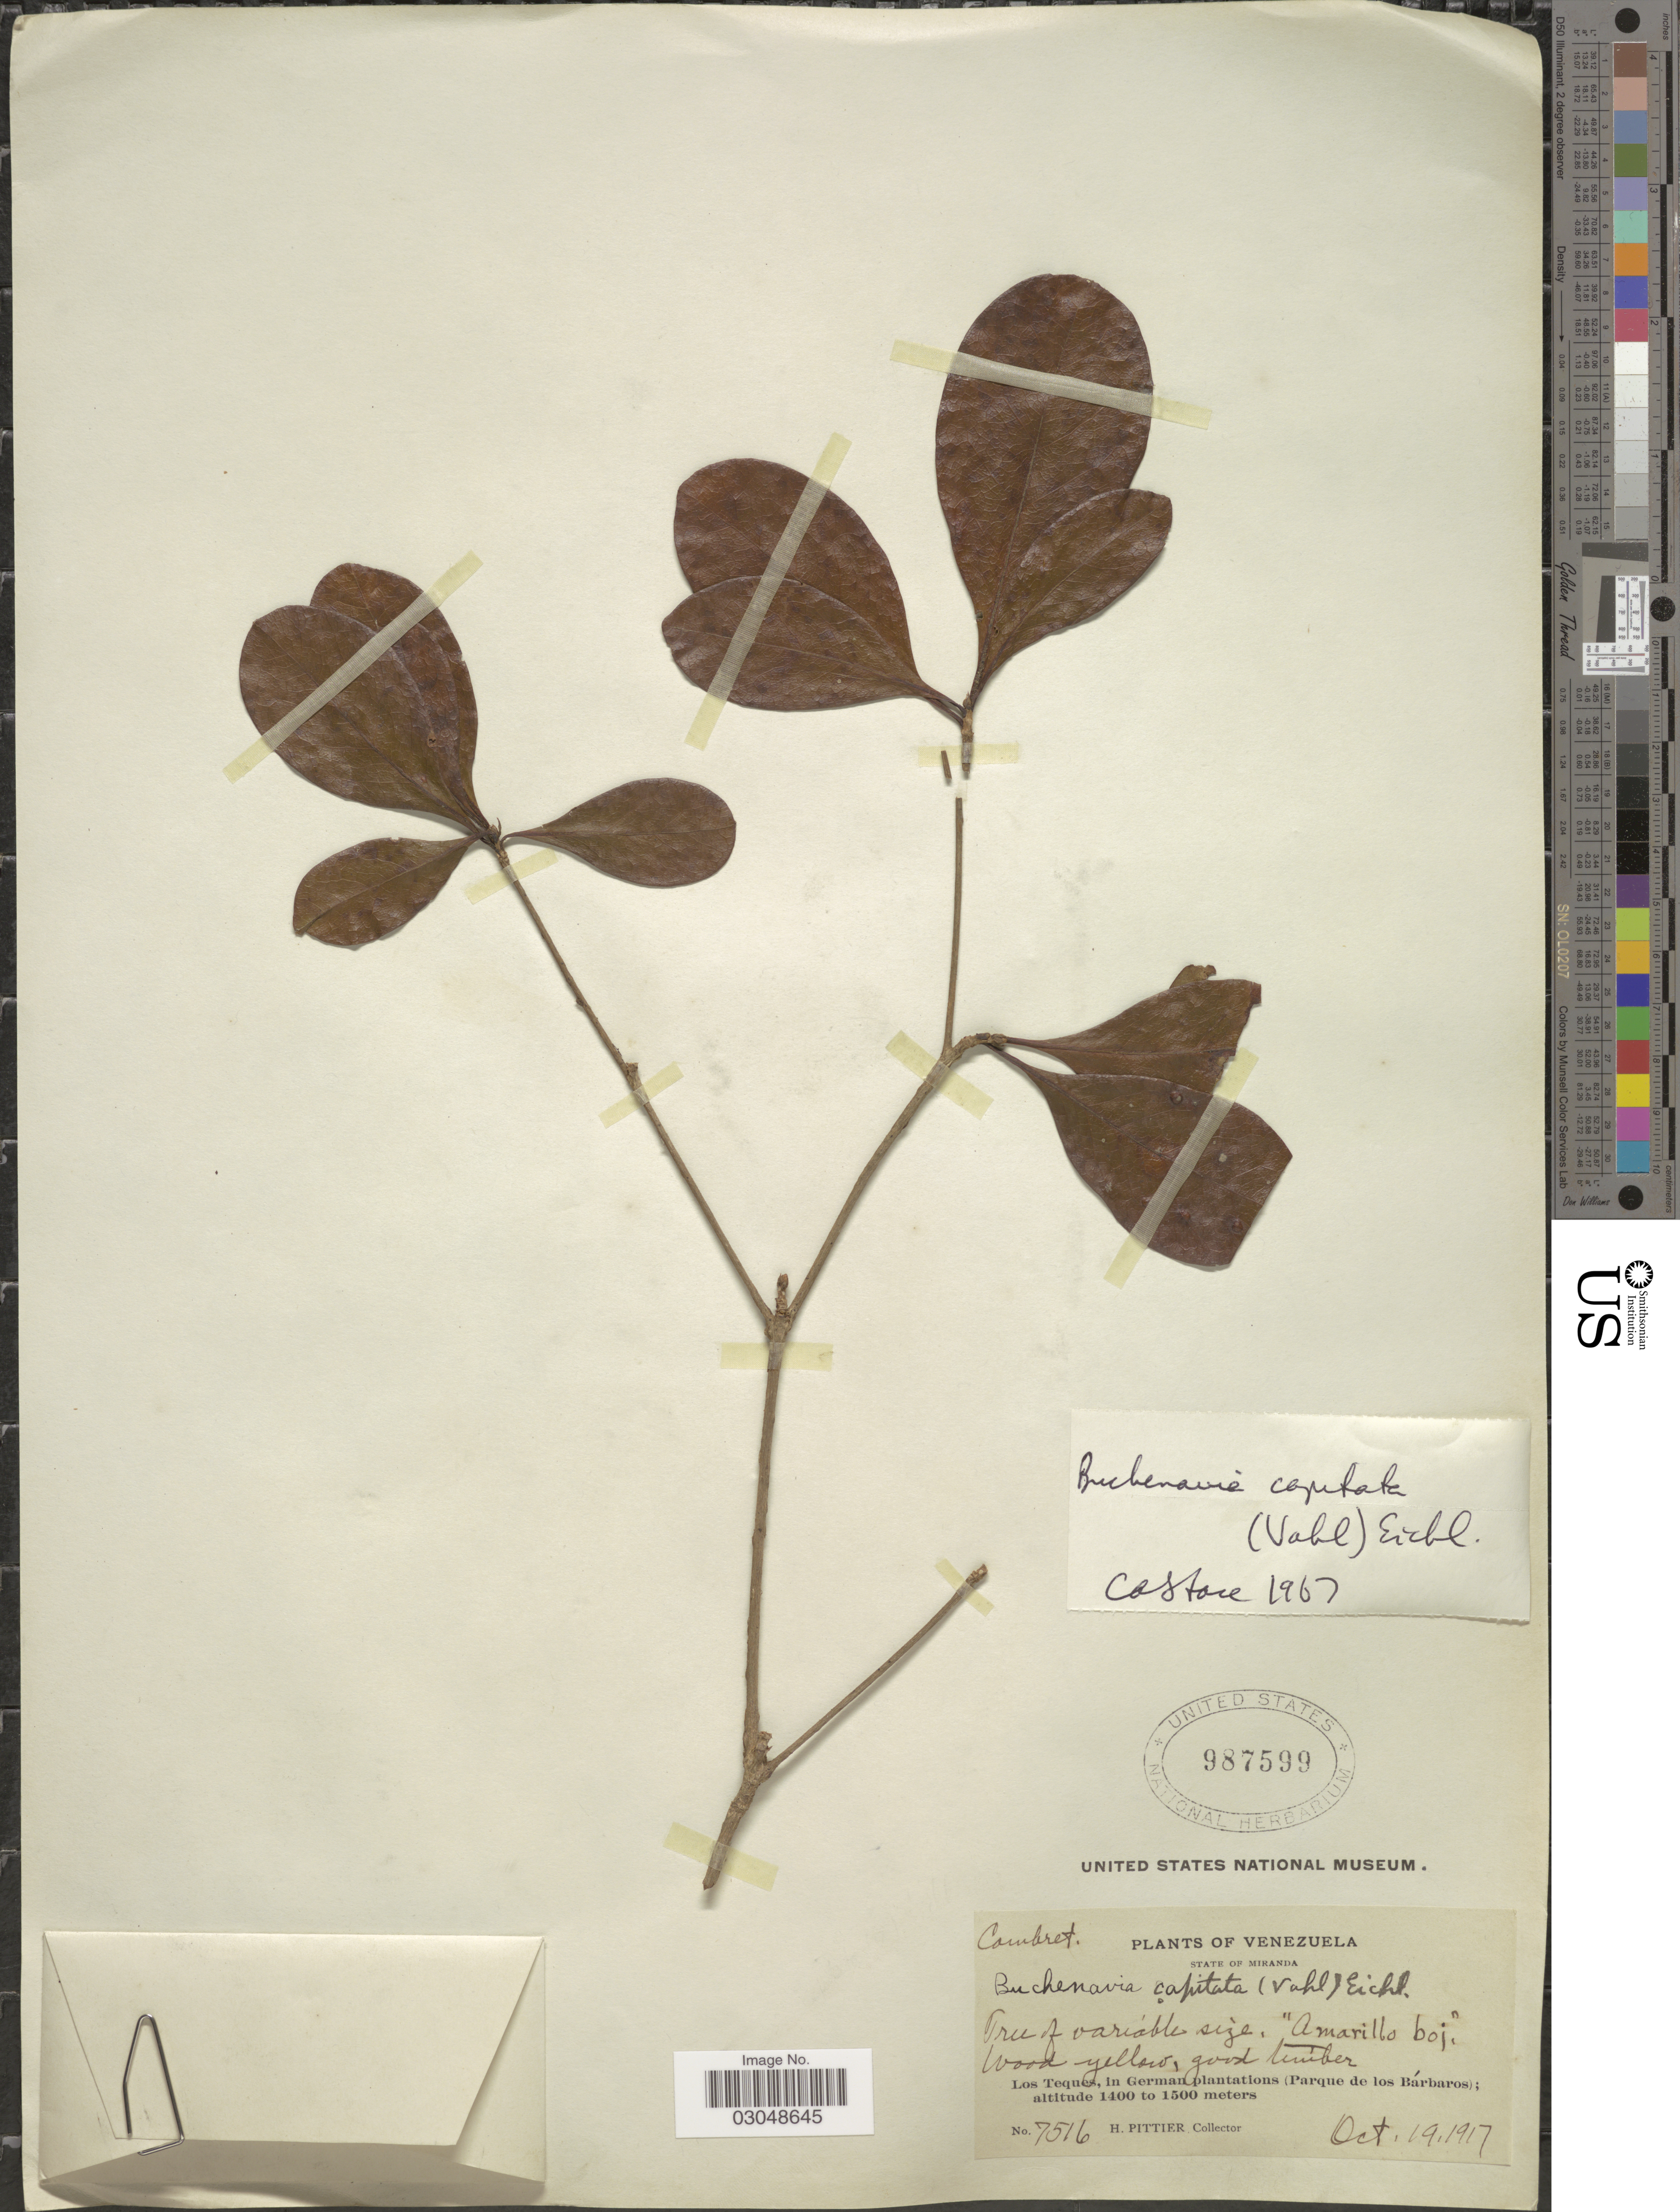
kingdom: Plantae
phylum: Tracheophyta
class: Magnoliopsida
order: Myrtales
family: Combretaceae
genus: Terminalia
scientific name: Terminalia tetraphylla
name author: (Aubl.) Gere & Boatwr.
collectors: H. F. Pittier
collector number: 7516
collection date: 1917-10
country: Venezuela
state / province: Miranda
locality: Los Teques, in German plantations (Parque de los Bárbaros).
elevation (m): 1400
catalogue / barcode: US 987599